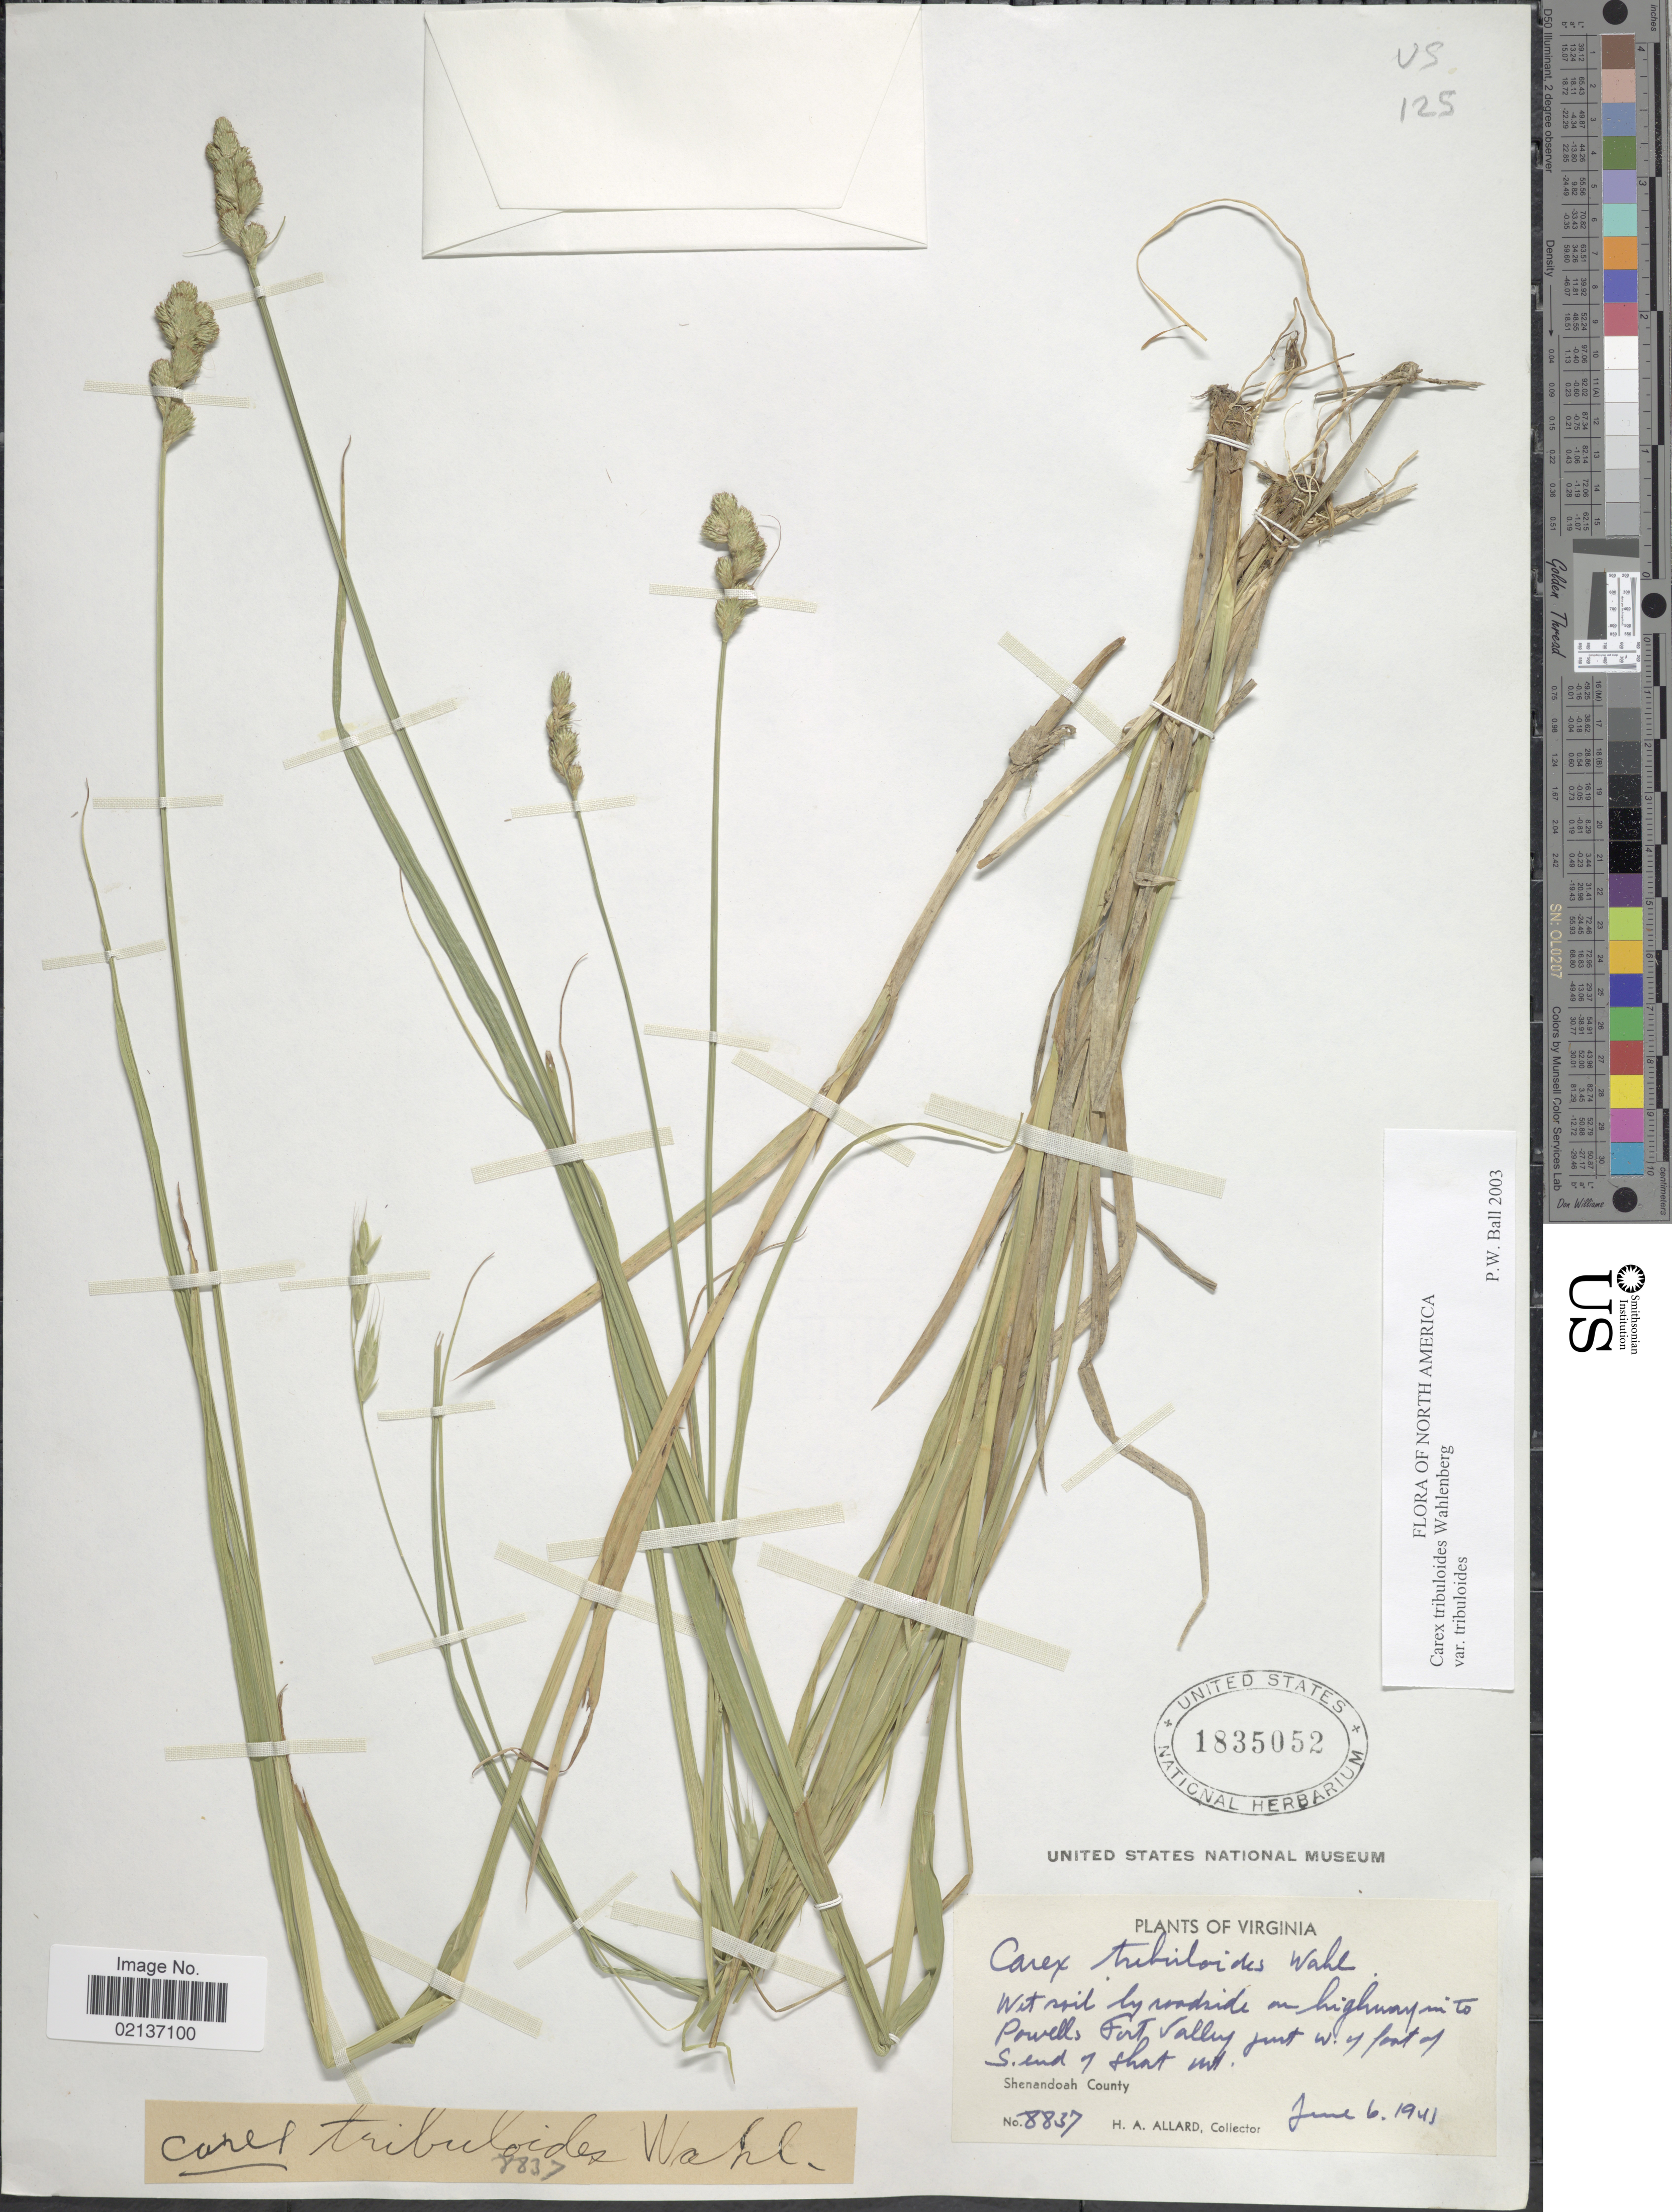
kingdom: Plantae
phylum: Tracheophyta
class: Liliopsida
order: Poales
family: Cyperaceae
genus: Carex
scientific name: Carex tribuloides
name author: Wahlenb.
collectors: H. A. Allard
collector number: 8837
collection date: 1941-06-06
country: United States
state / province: Virginia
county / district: Shenandoah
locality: Wet soil on highway into Powell's Fort Valley just w. of s. end of Short Mt., Shenandoah County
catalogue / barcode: US 1835052